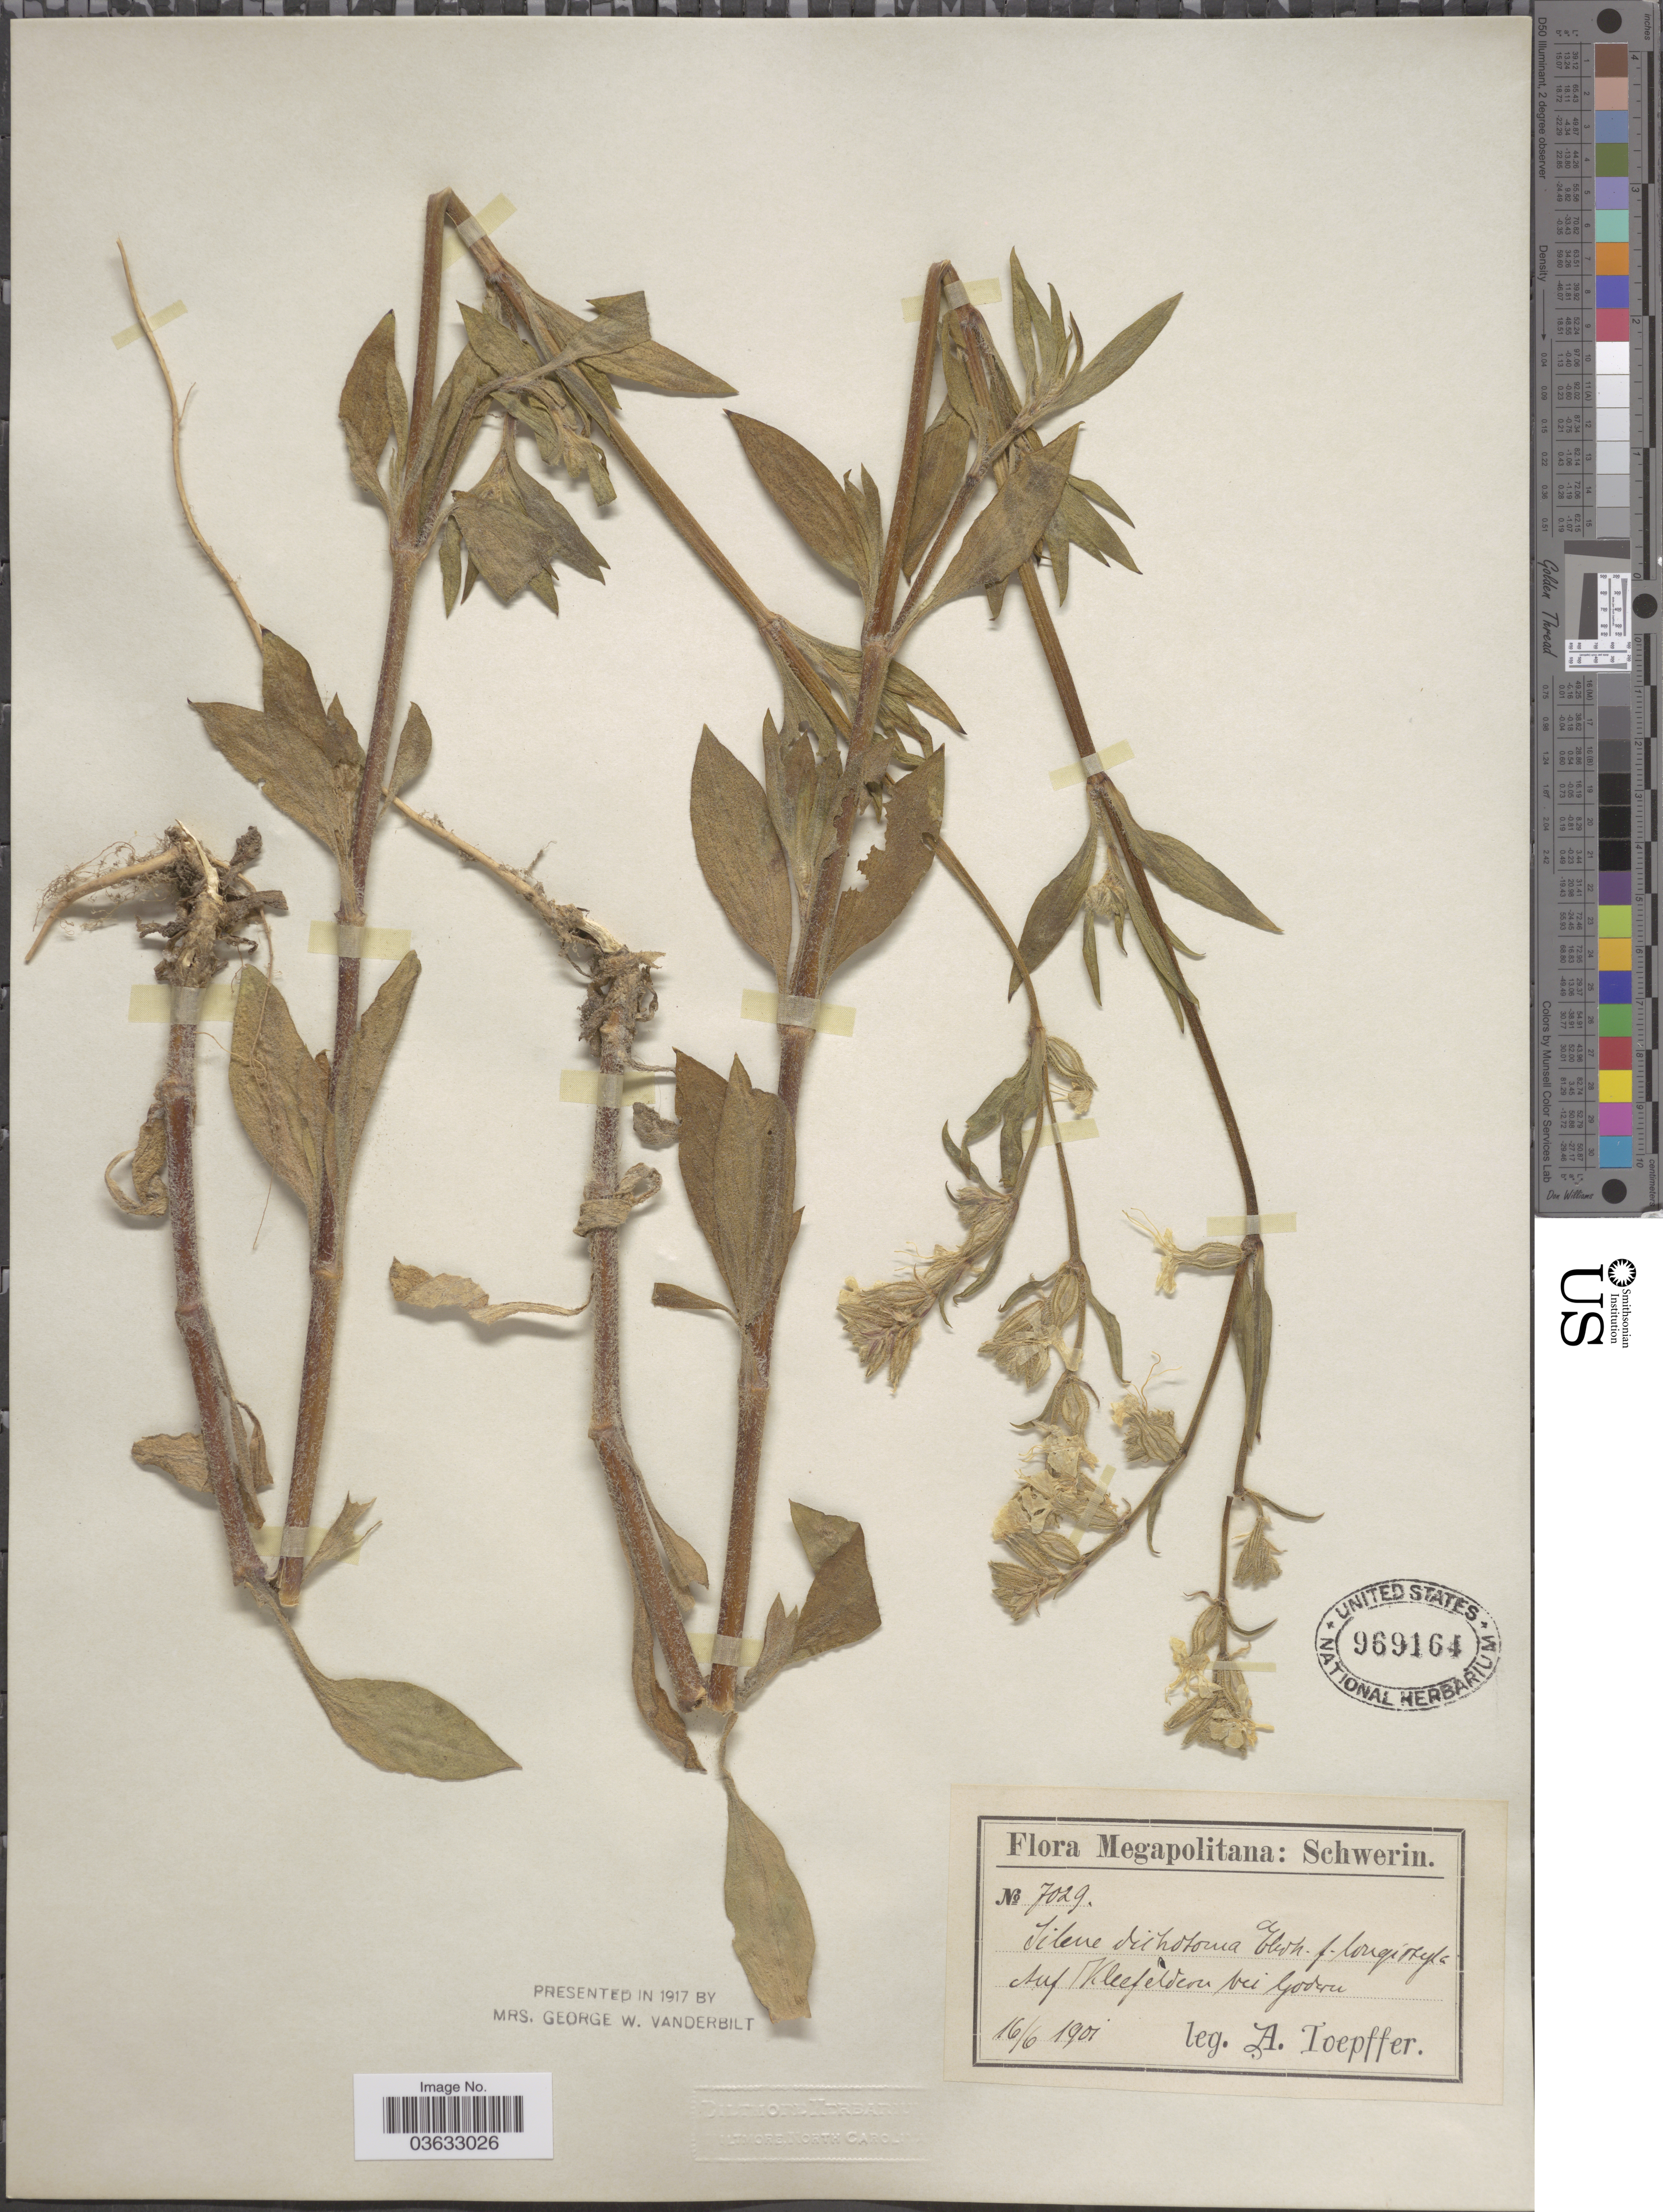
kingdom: Plantae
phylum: Tracheophyta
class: Magnoliopsida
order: Caryophyllales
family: Caryophyllaceae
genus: Silene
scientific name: Silene dichotoma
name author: Ehrh.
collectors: A. Toepffer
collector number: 7029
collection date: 1901-06-16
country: Germany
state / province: Mecklenburg-Vorpommern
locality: Megapolitana: Schwerin. Auf Kleefeldern bei Godern [interpreted].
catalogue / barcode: US 969164